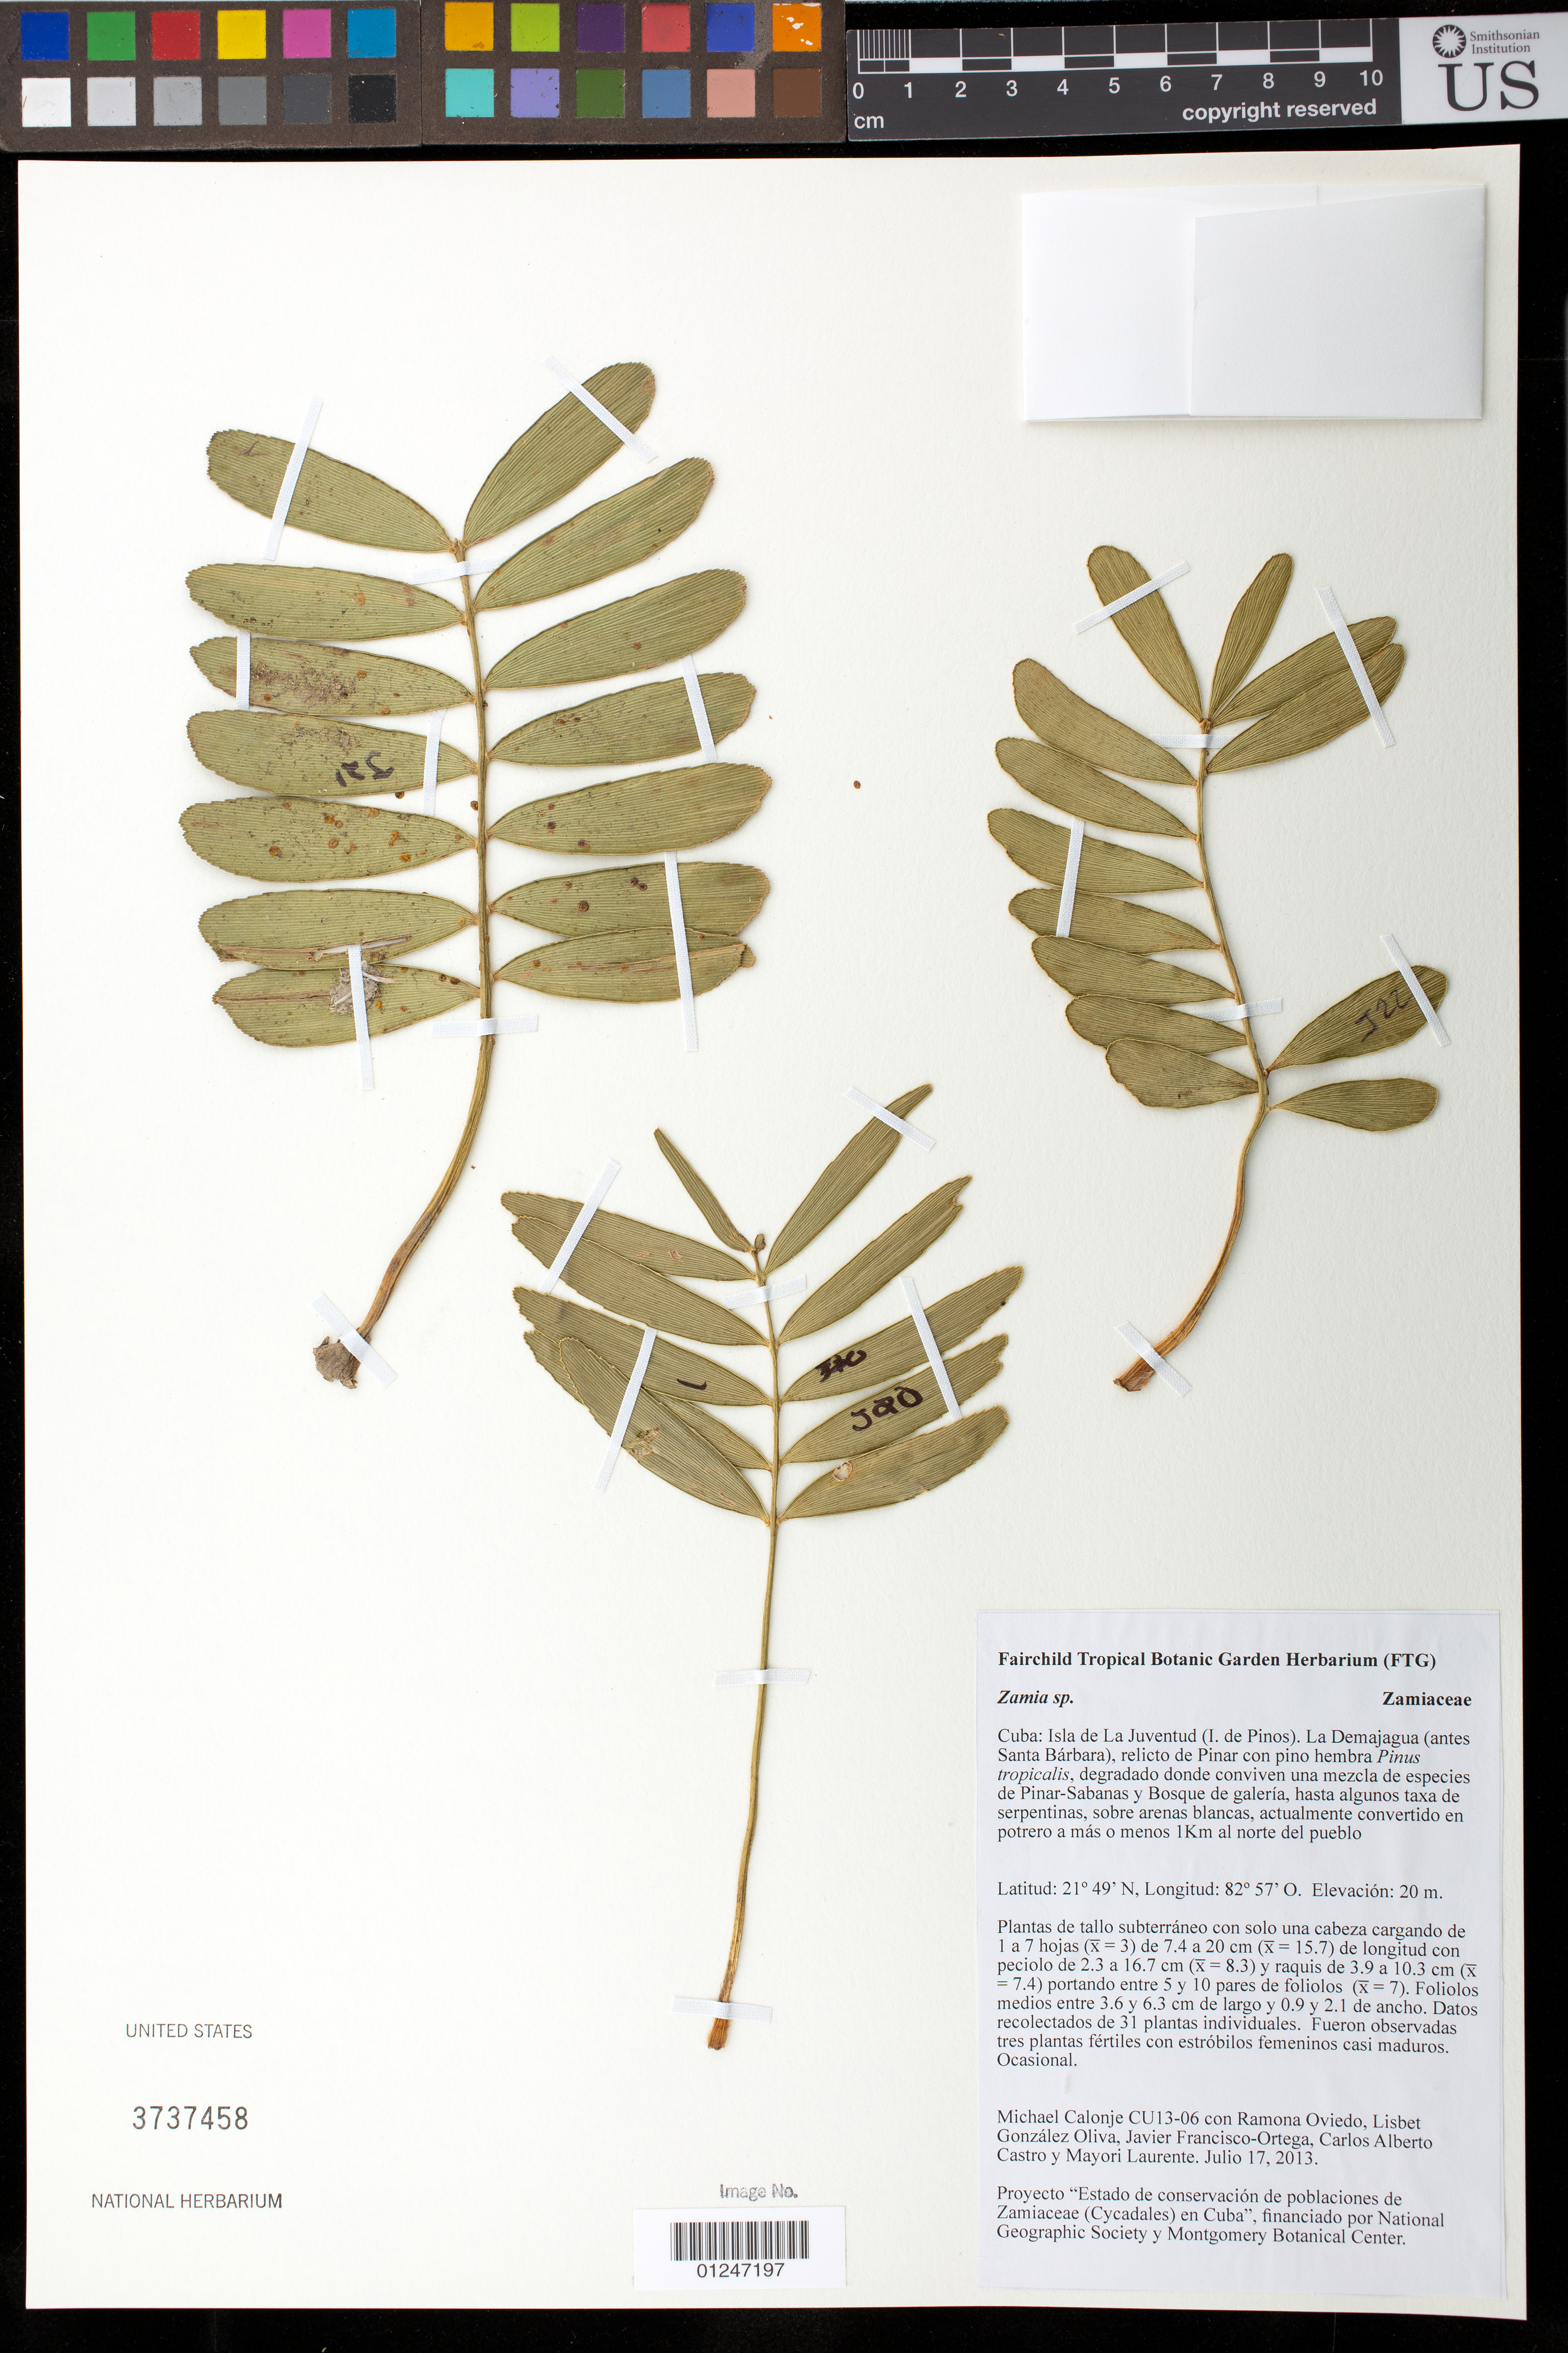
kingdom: Plantae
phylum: Tracheophyta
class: Cycadopsida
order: Cycadales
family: Zamiaceae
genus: Zamia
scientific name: Zamia sp.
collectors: M. Calonje, R. Oviedo, L. Oliva, J. Francisco-Ortega, C. Castro & M. Laurente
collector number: CU13-06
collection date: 2013-07-17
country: Cuba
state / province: Isla de La Juventud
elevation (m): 20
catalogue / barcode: US 3737458